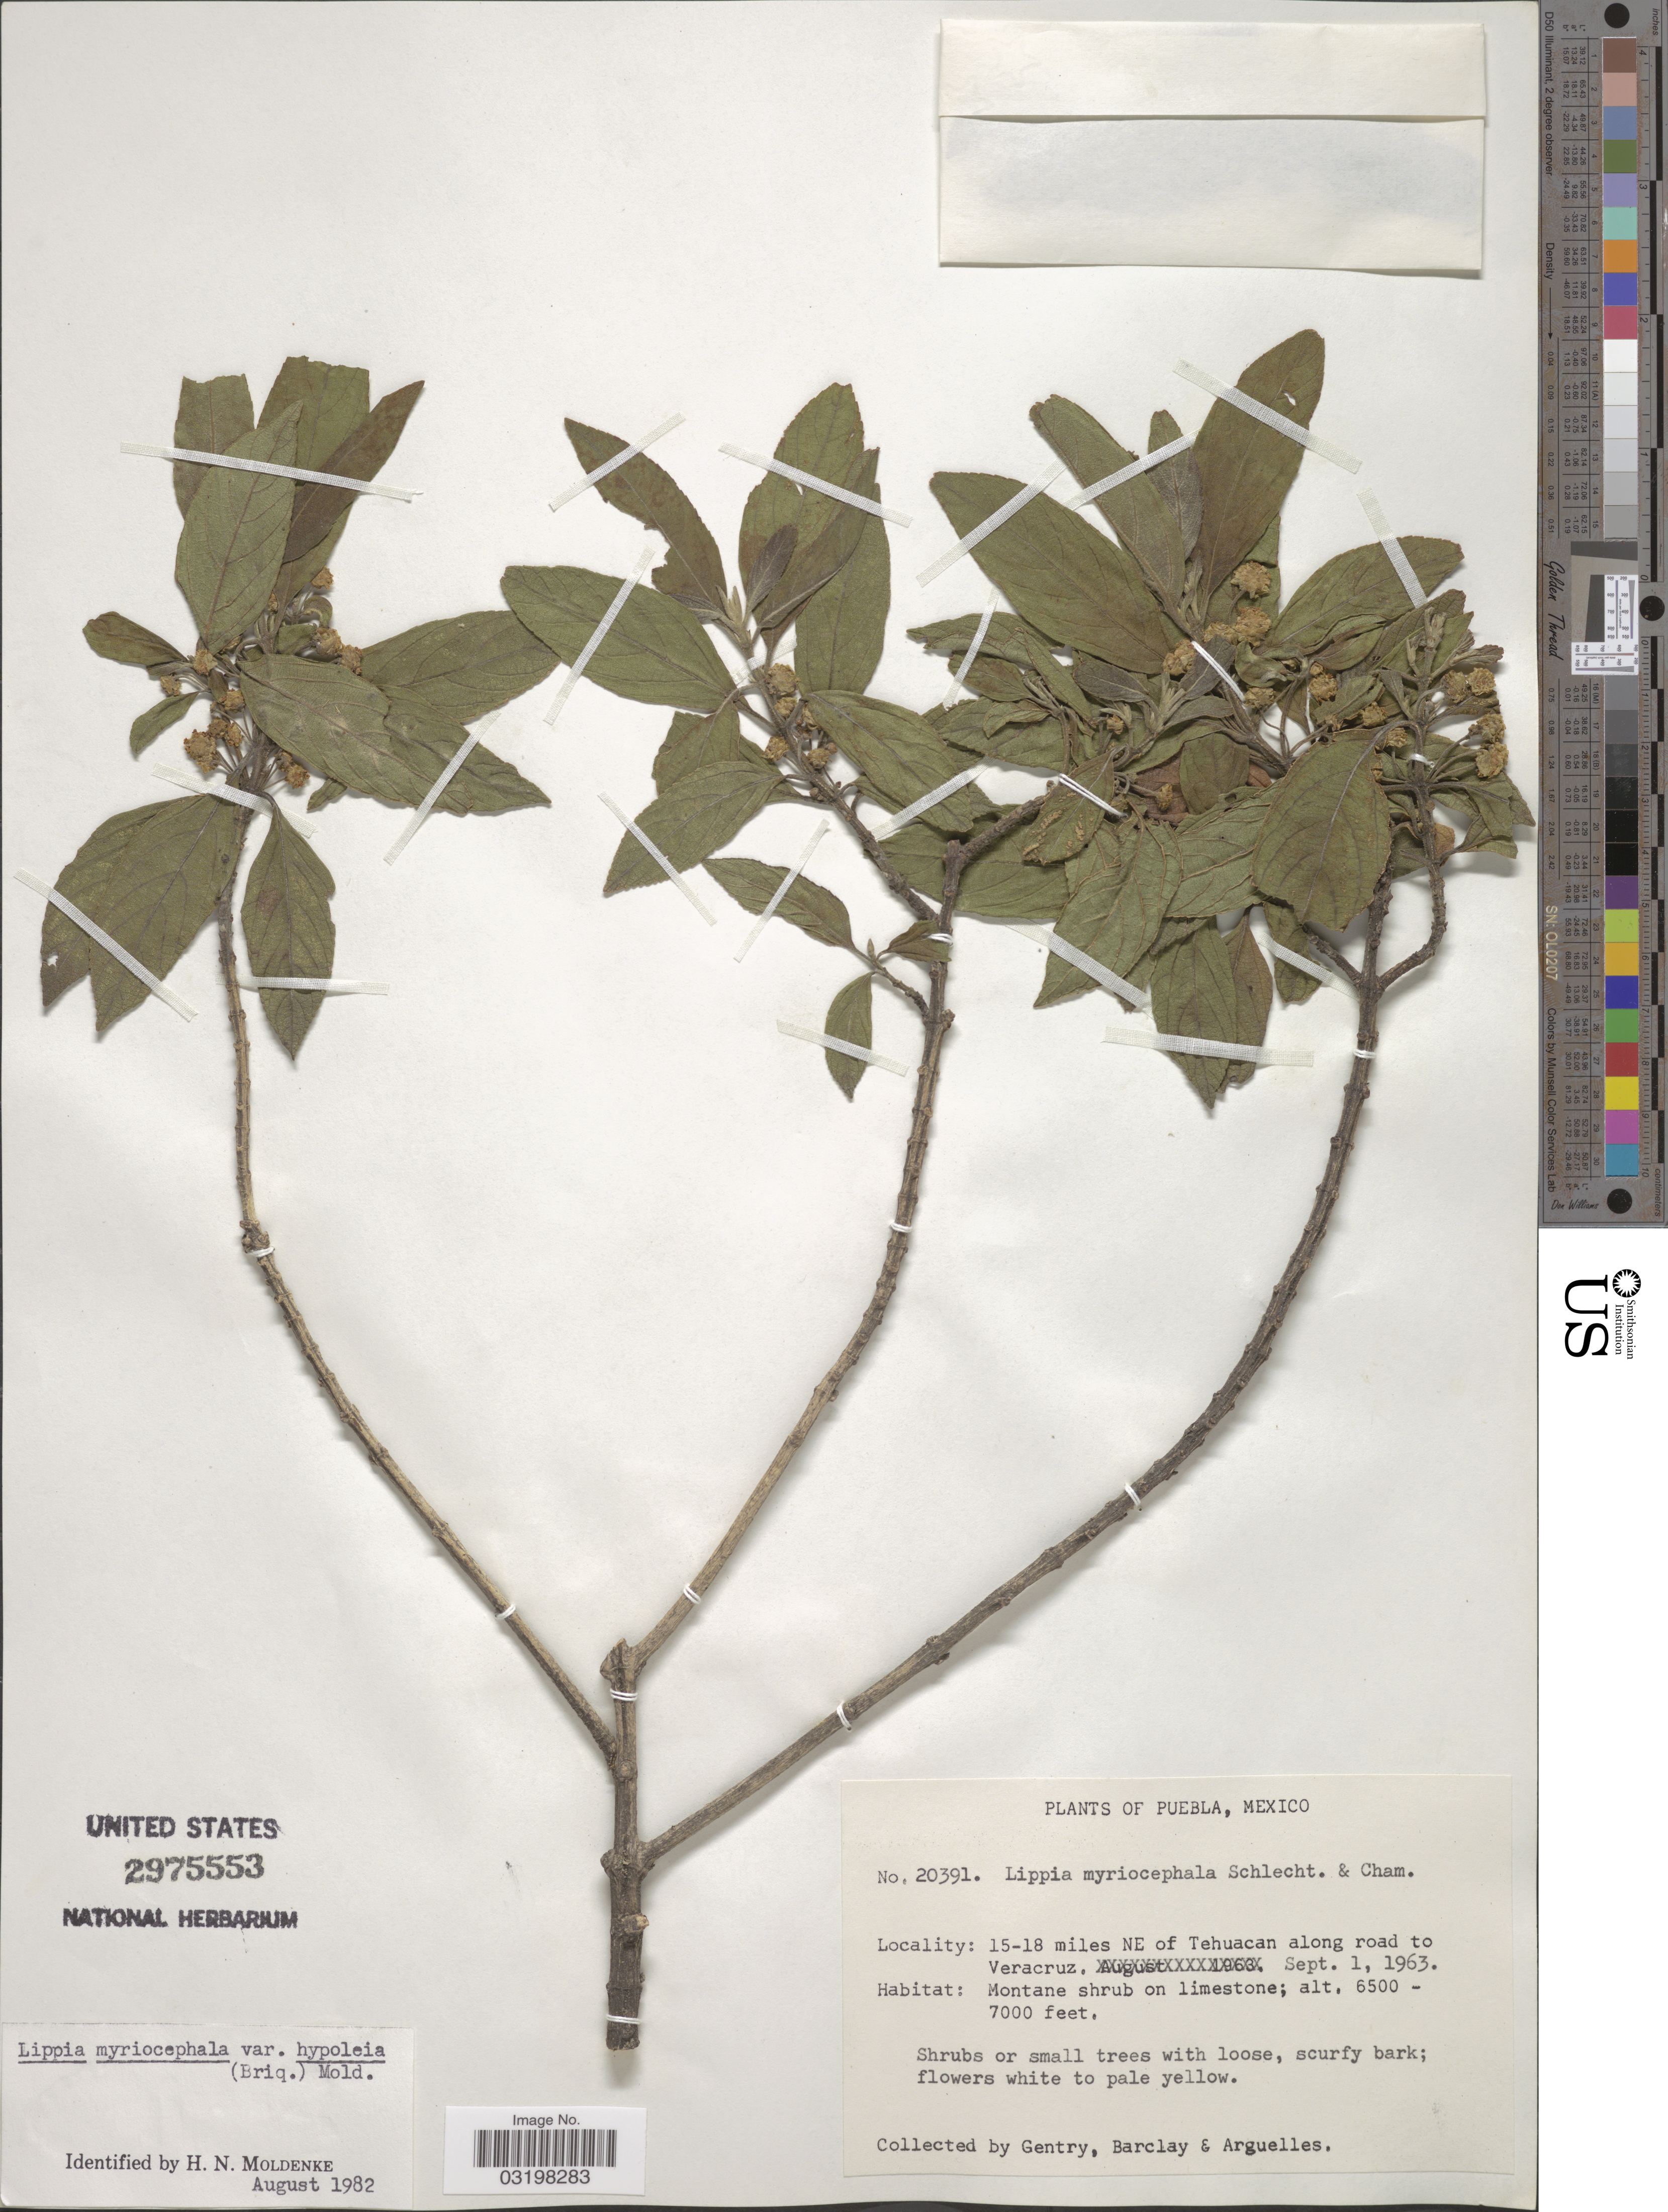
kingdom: Plantae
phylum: Tracheophyta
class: Magnoliopsida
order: Lamiales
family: Verbenaceae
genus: Lippia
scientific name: Lippia myriocephala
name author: Schltdl. & Cham.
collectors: Gentry, --, -- Barclay & Arguelles, --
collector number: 20391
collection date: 1963-09-01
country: Mexico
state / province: Puebla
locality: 15-18 miles NE of Tehuacan along road to Veracruz.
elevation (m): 1981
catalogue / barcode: US 2975553